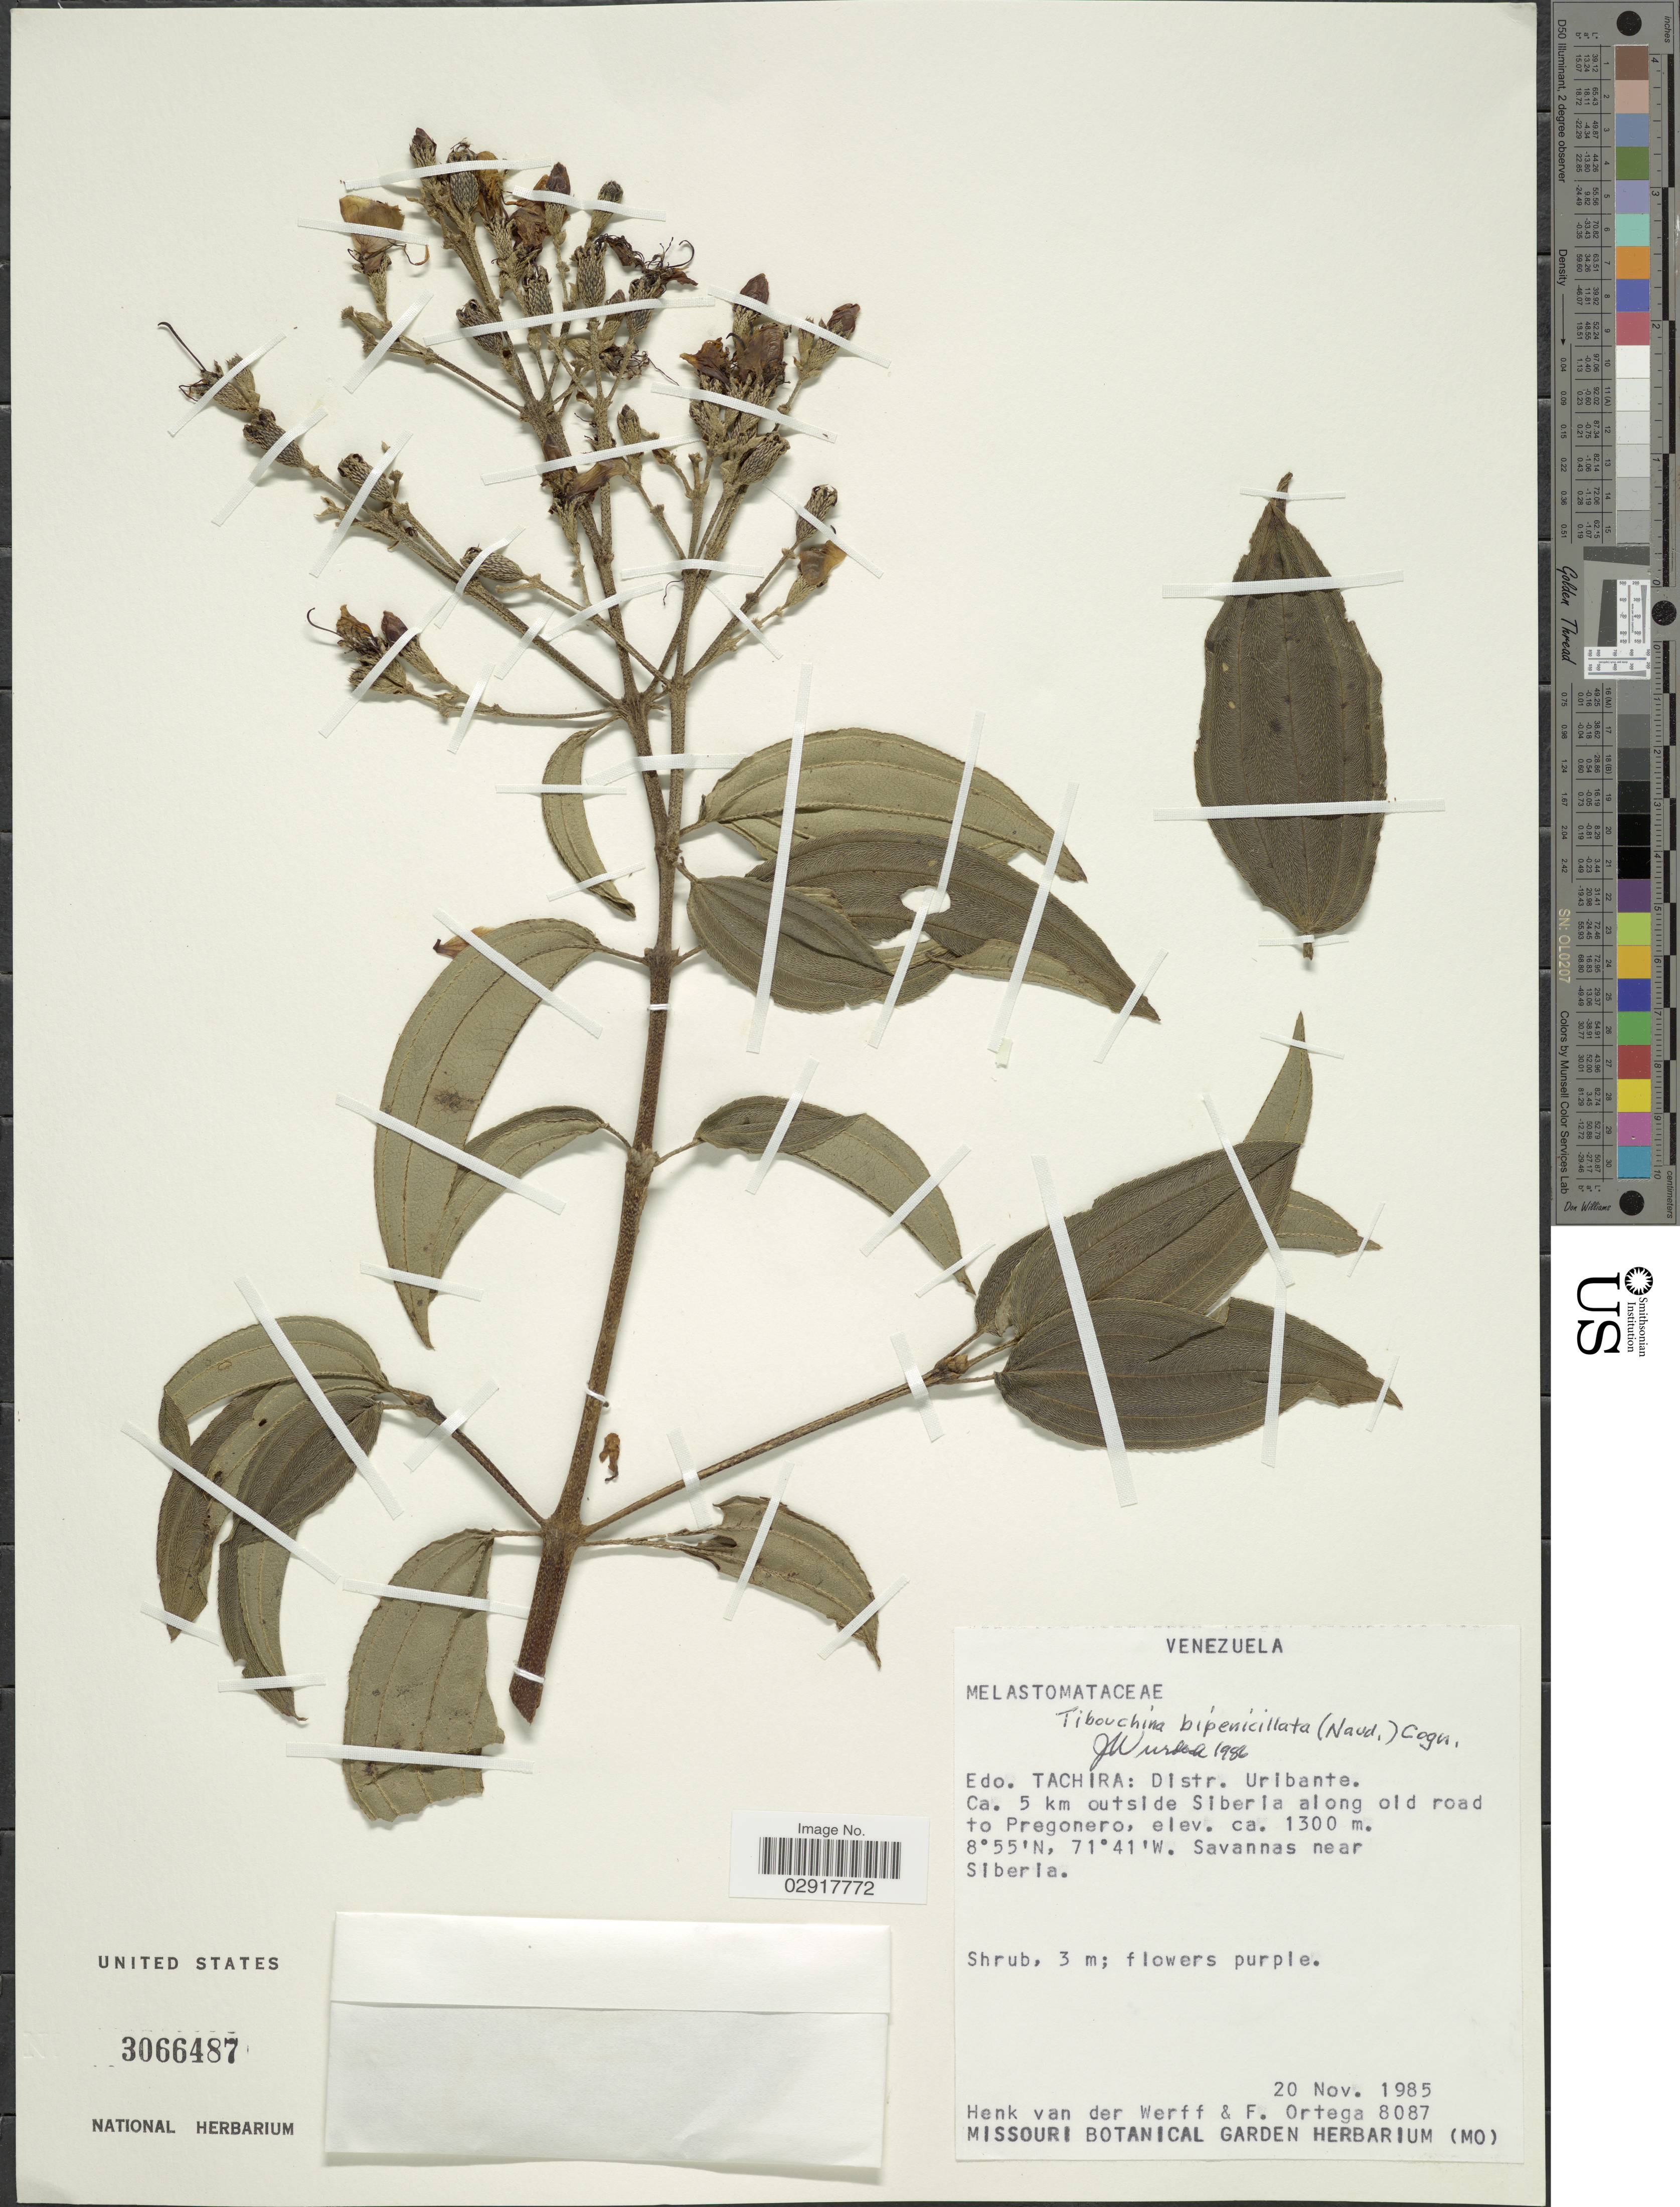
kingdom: Plantae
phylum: Tracheophyta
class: Magnoliopsida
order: Myrtales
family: Melastomataceae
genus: Tibouchina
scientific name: Tibouchina bipenicillata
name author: (Naudin) Cogn.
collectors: H. van der Werff & F. J. Ortega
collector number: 8087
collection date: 1985-11-20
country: Venezuela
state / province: Tachira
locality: Edo. Tachira: Distr. Uribante. Ca. 5 km outside Siberia along old road to Pregonero. Savannas near Siberia.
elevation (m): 1300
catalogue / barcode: US 3066487